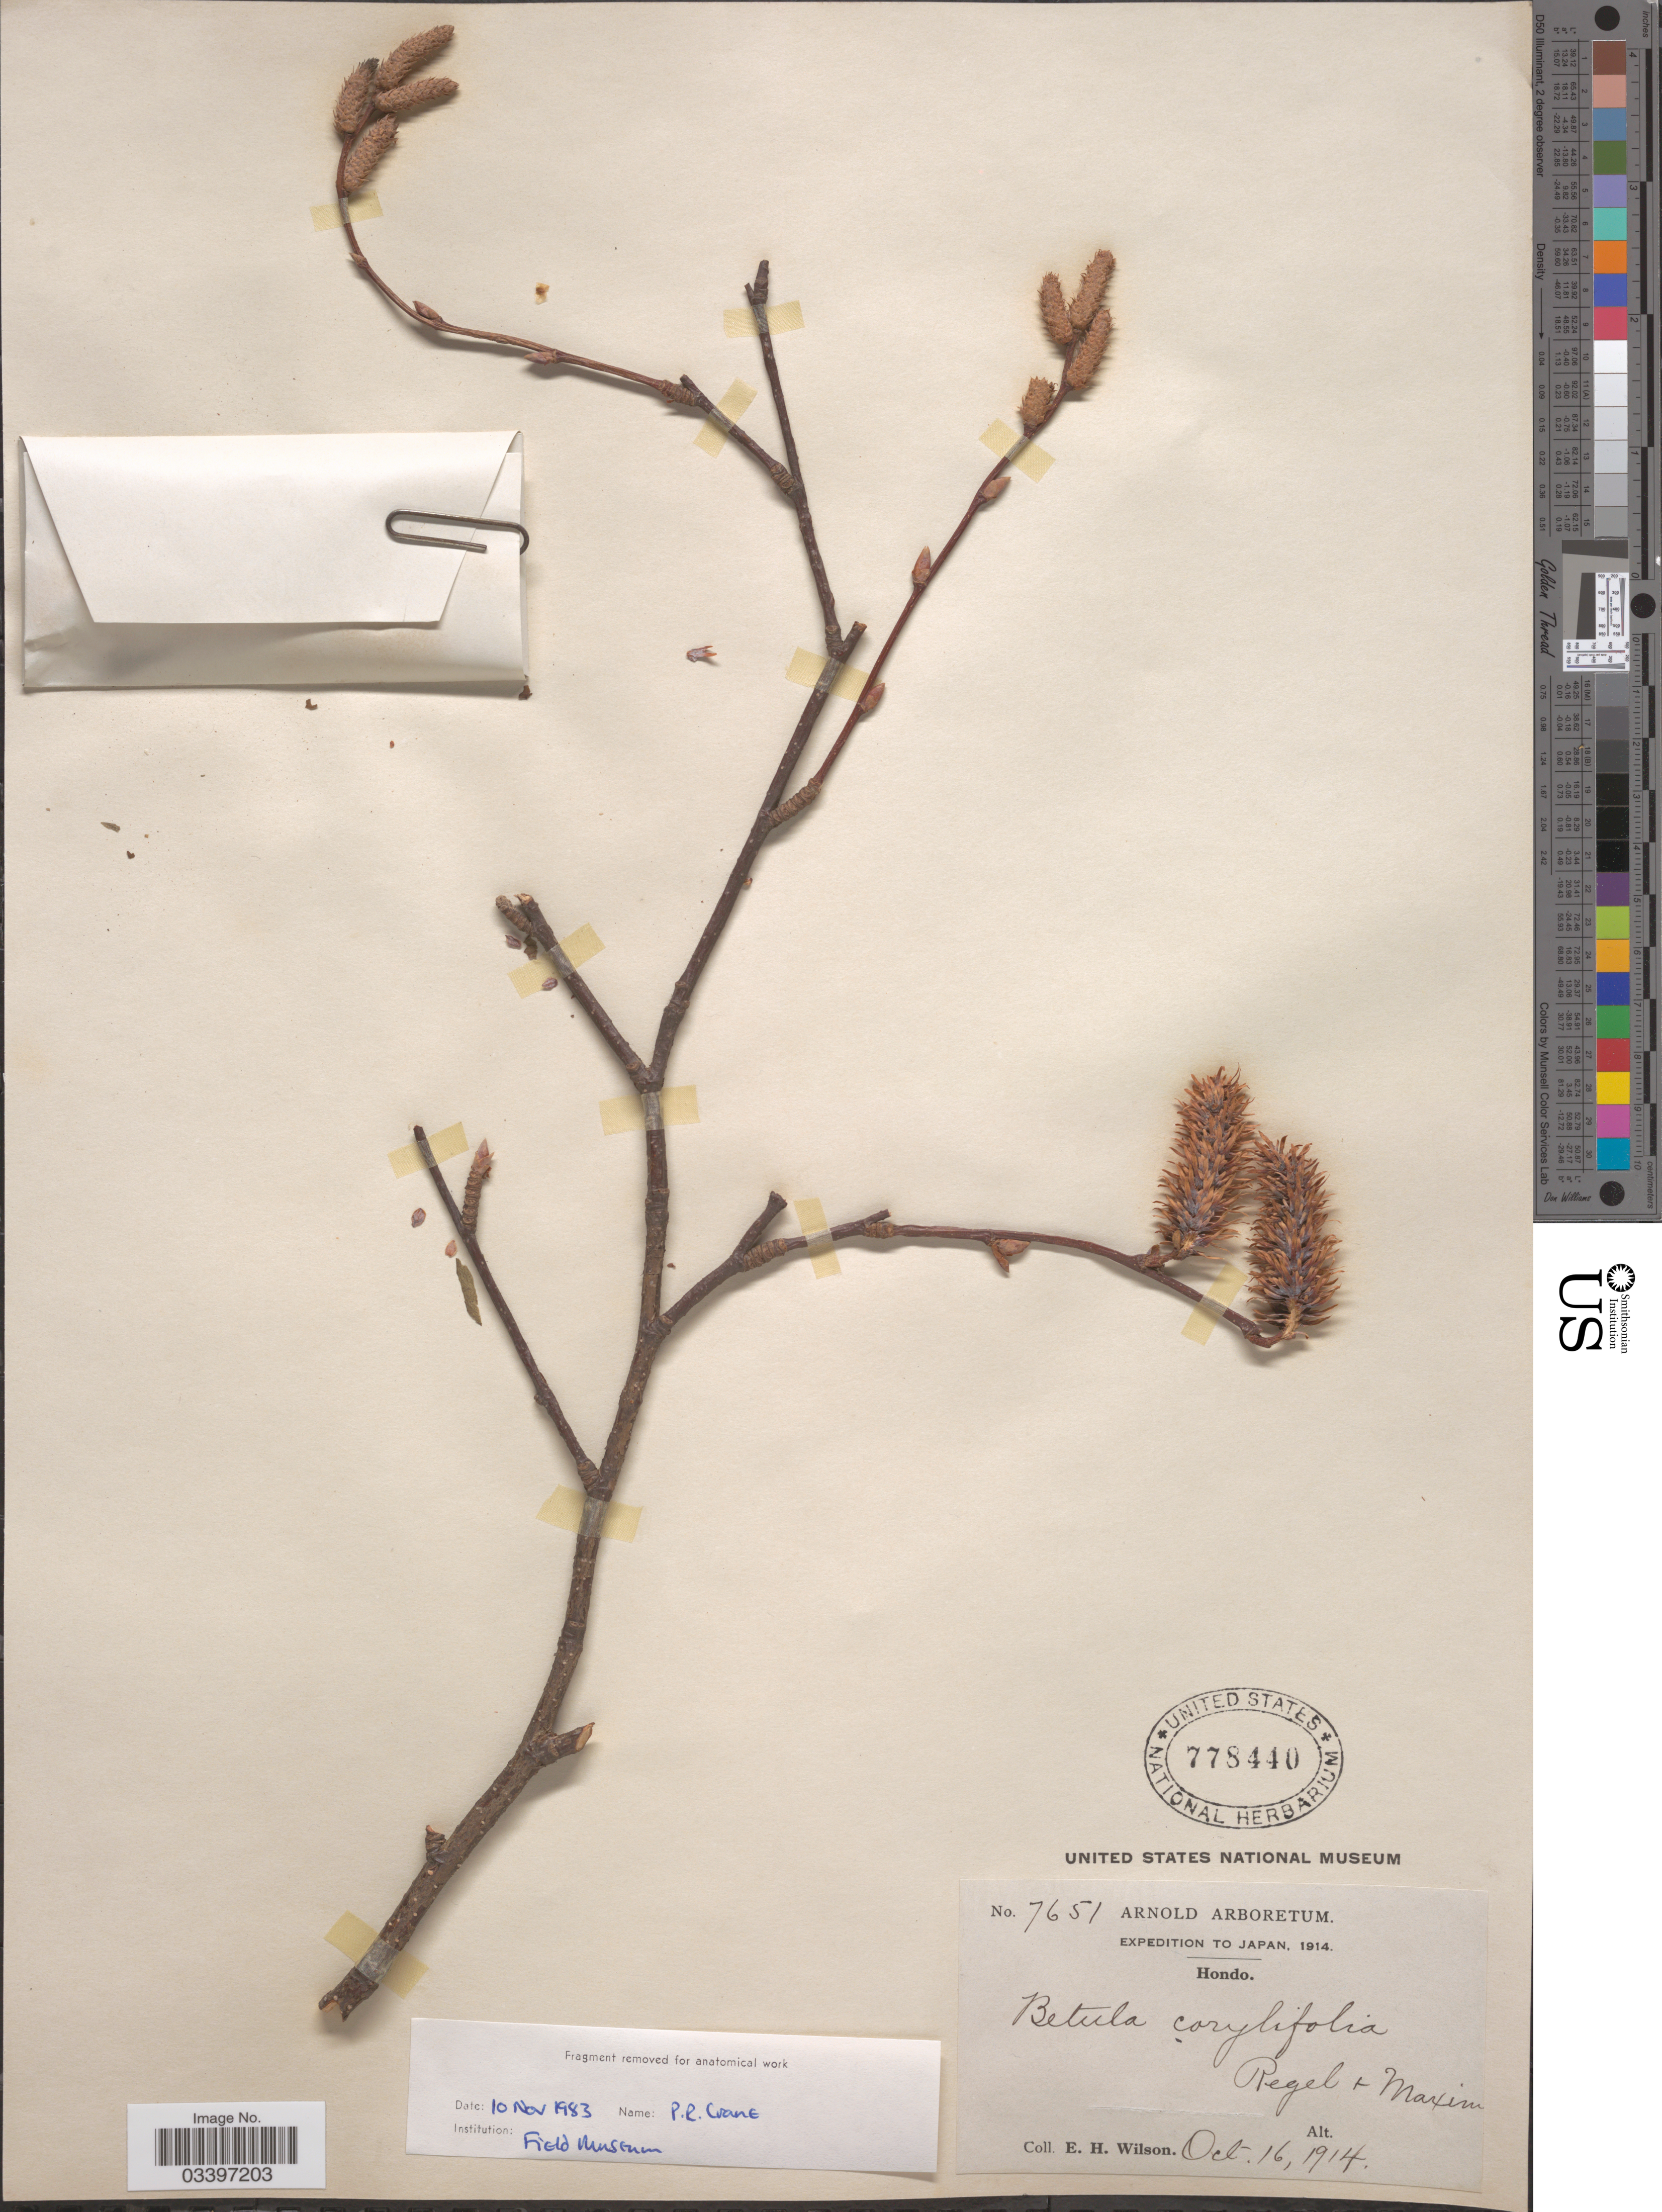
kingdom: Plantae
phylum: Tracheophyta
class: Magnoliopsida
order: Fagales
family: Betulaceae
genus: Betula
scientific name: Betula corylifolia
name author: Regel & Maxim.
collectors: E. Wilson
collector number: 7651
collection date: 1914-10-16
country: Japan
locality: Hondo.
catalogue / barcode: US 778440